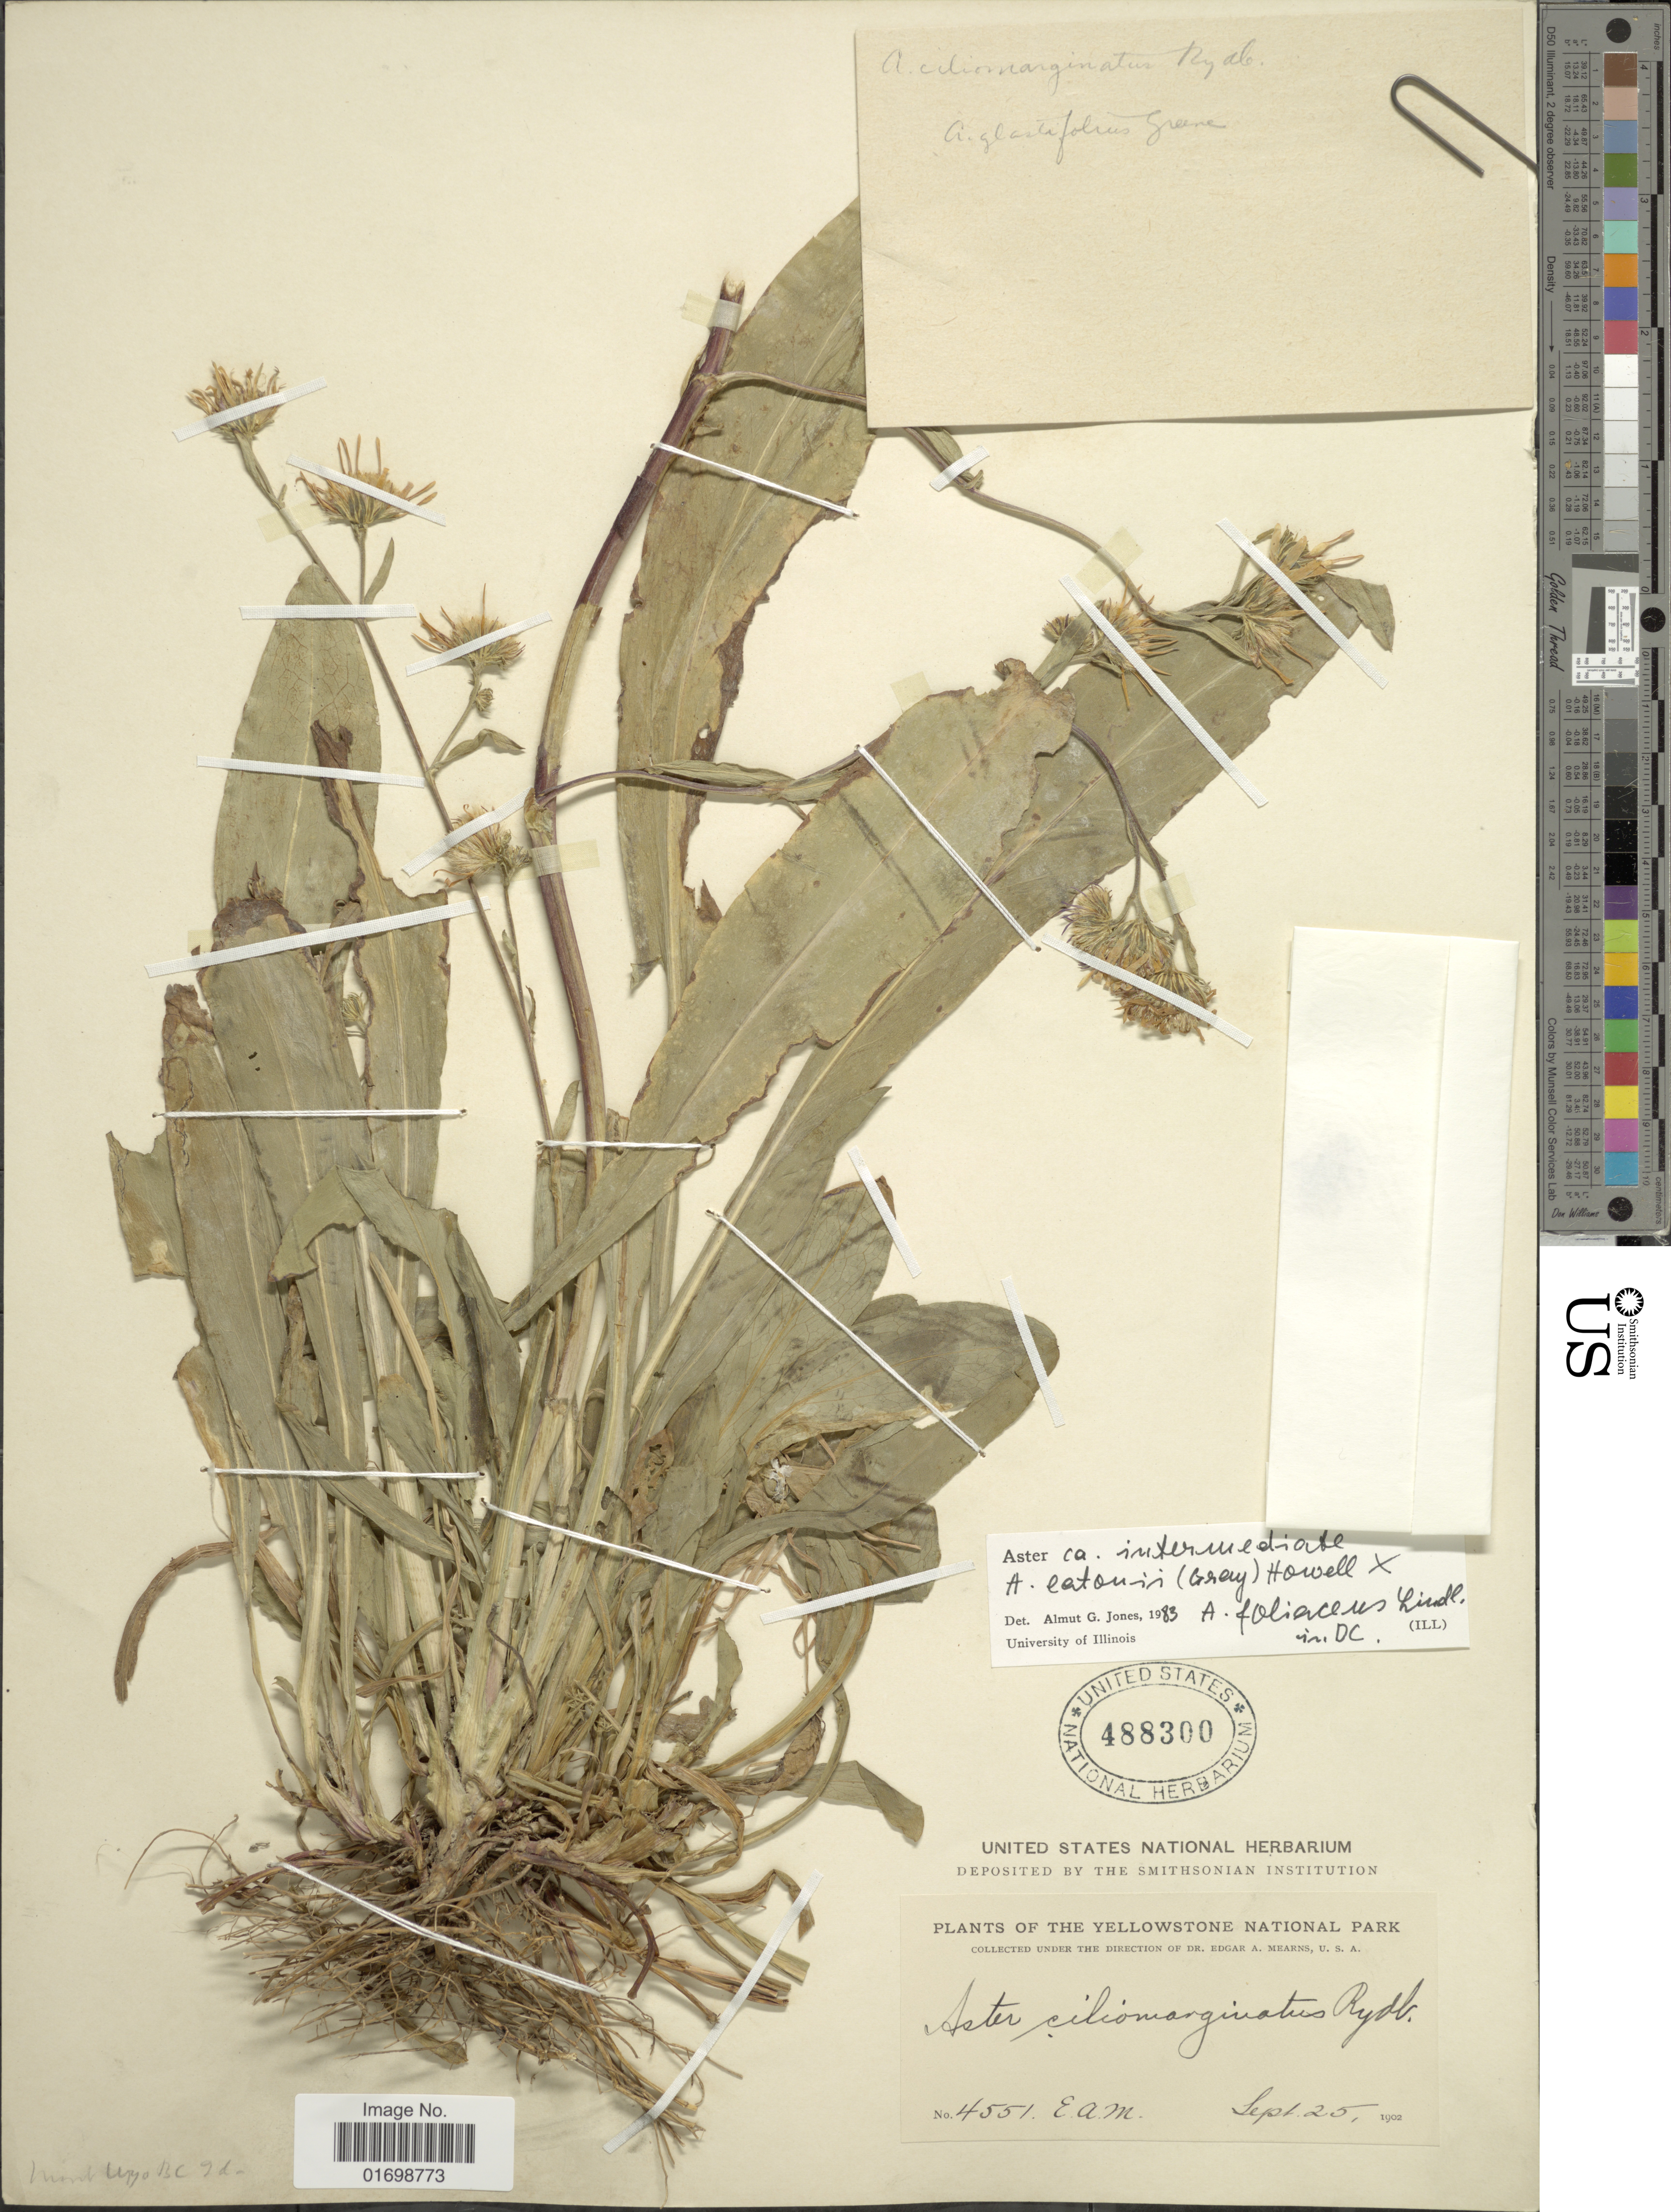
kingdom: Plantae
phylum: Tracheophyta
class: Magnoliopsida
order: Asterales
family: Asteraceae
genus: Symphyotrichum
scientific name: Symphyotrichum eatonii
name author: (A. Gray) G.L. Nesom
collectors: E. A. Mearns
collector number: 4551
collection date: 1902-09-25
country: United States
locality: Yellowstone National Park.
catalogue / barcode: US 488300